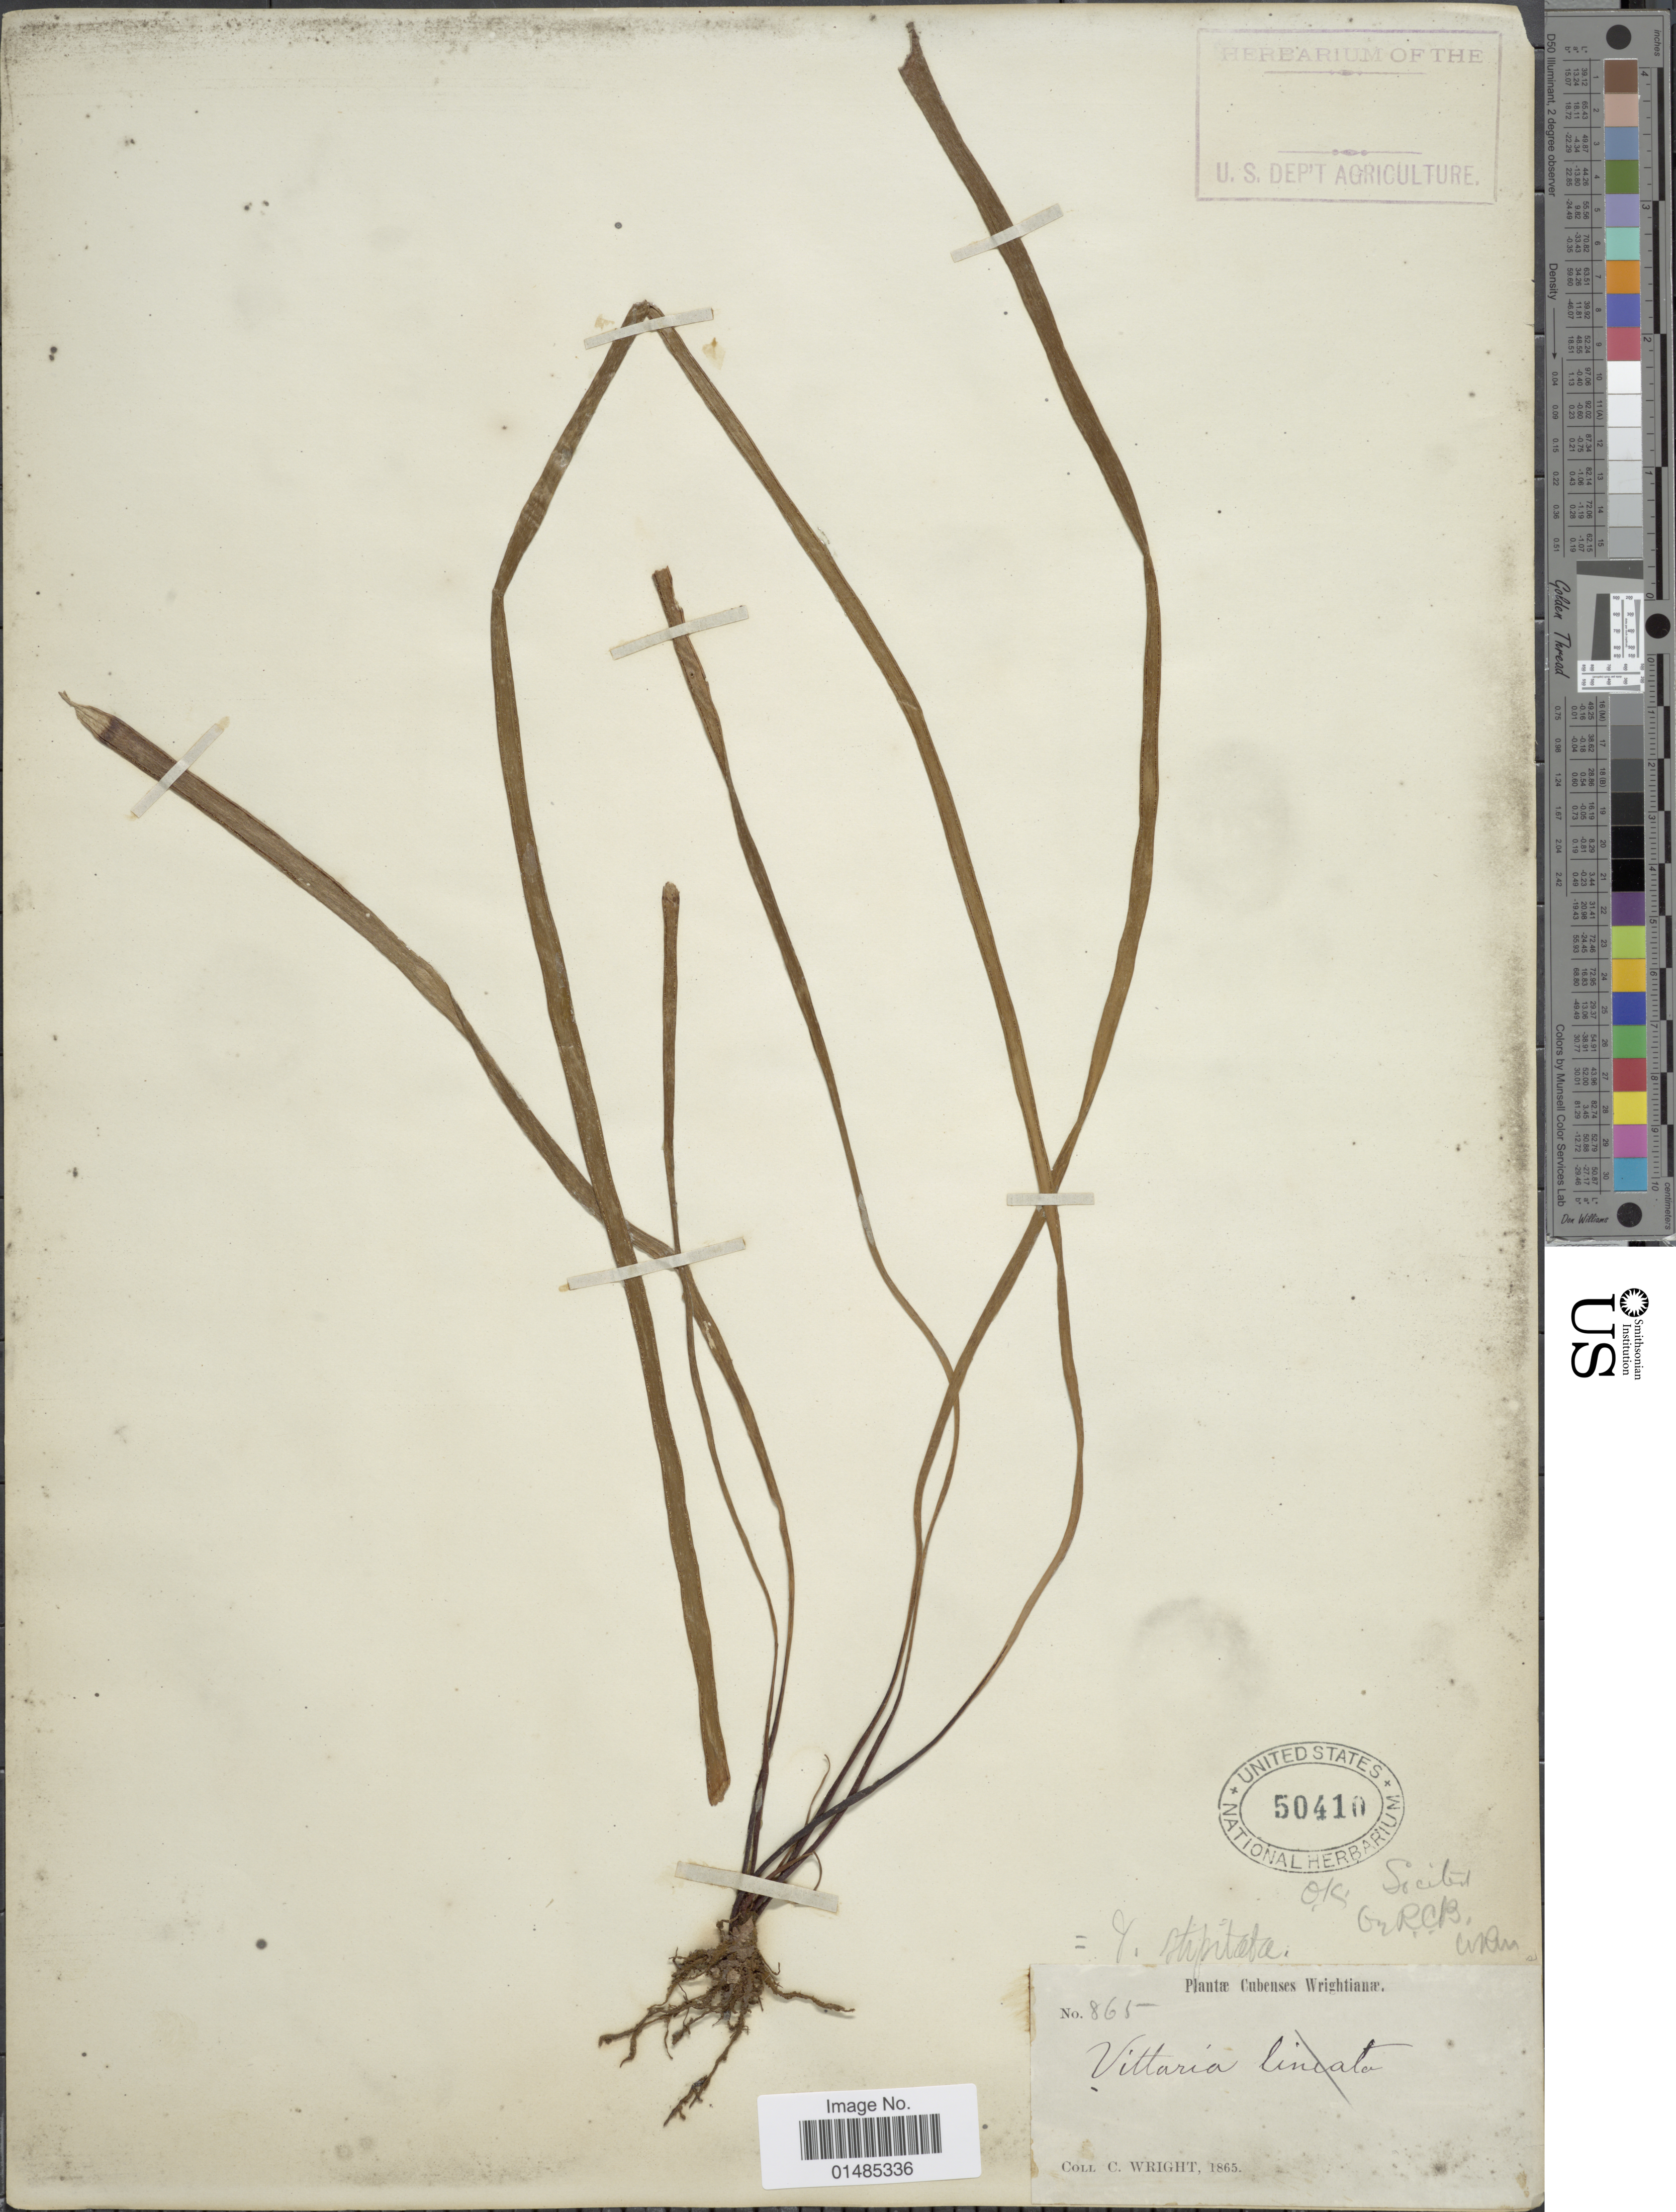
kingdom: Plantae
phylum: Tracheophyta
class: Polypodiopsida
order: Polypodiales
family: Pteridaceae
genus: Radiovittaria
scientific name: Radiovittaria stipitata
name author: (Kunze) E.H. Crane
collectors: C. Wright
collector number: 865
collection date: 1865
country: Cuba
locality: Cubenses Wrightianæ.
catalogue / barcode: US 50410